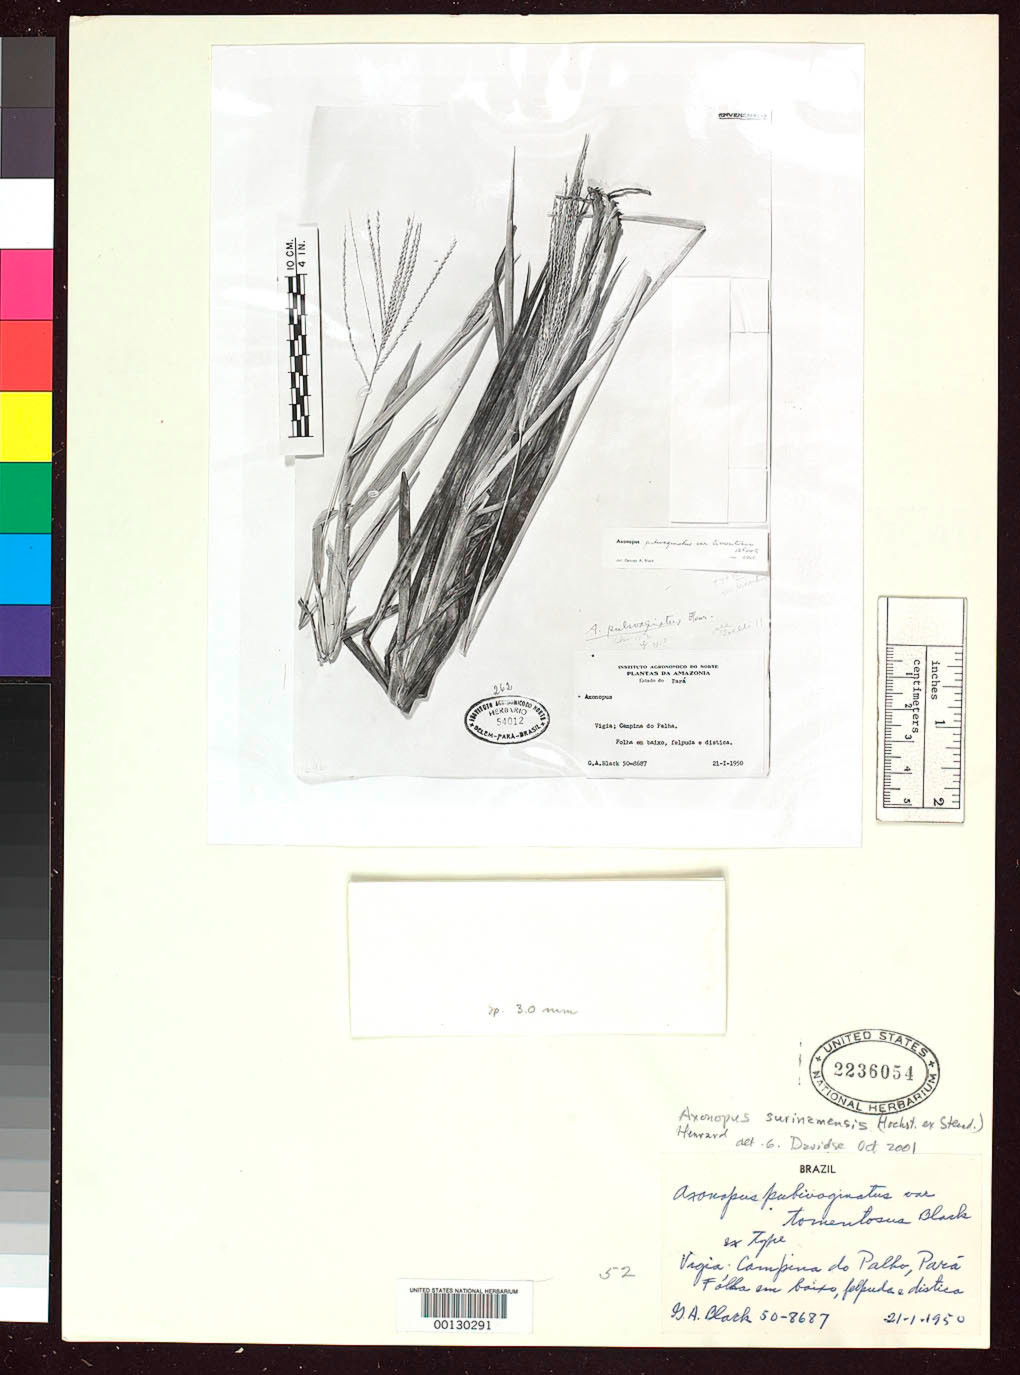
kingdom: Plantae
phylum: Tracheophyta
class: Liliopsida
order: Poales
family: Poaceae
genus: Axonopus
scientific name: Axonopus pubivaginatus var. tomentosus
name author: G.A. Black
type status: Type Fragment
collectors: G. A. Black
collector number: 50-8687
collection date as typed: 21 Jan 1950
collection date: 1950-01-21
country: Brazil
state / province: Pará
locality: Vigia, Campina do Palha.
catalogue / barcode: US 2236054